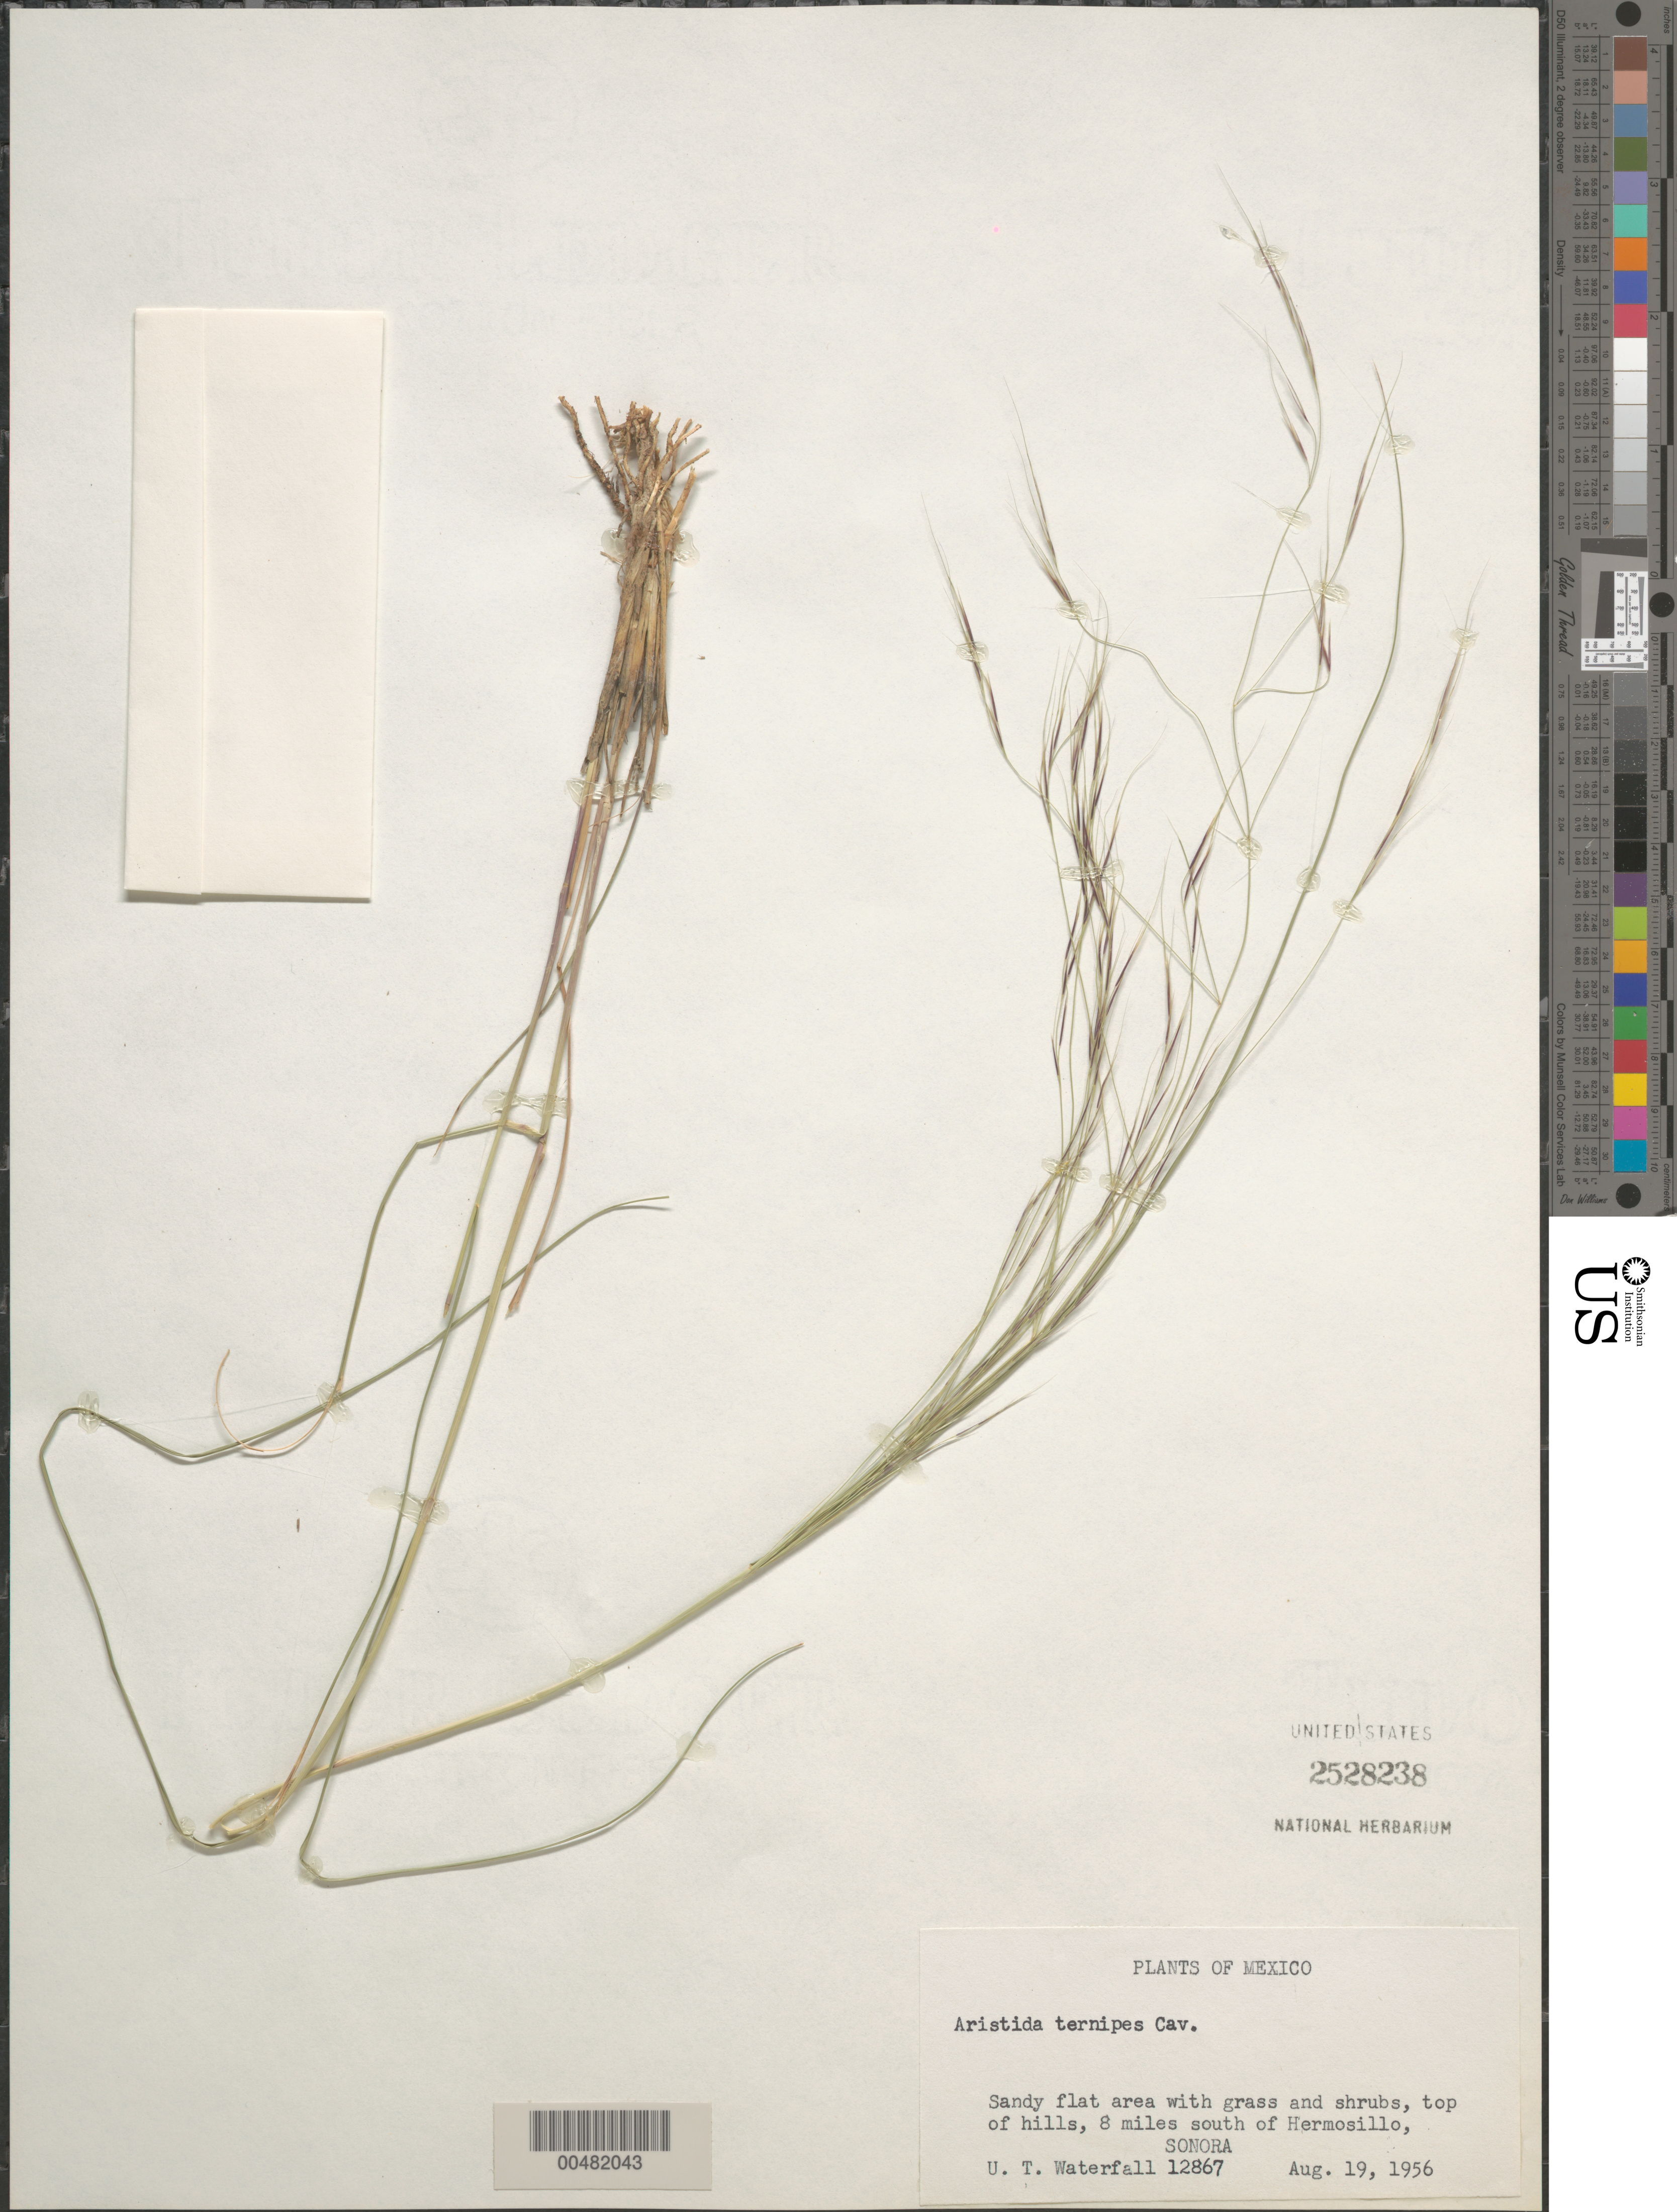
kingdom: Plantae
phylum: Tracheophyta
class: Liliopsida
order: Poales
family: Poaceae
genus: Aristida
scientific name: Aristida ternipes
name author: Cav.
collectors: U. T. Waterfall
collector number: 12867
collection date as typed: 19 Aug 1956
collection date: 1956-08-19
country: Mexico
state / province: Sonora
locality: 8 mi S of Hermosillo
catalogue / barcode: US 2528238